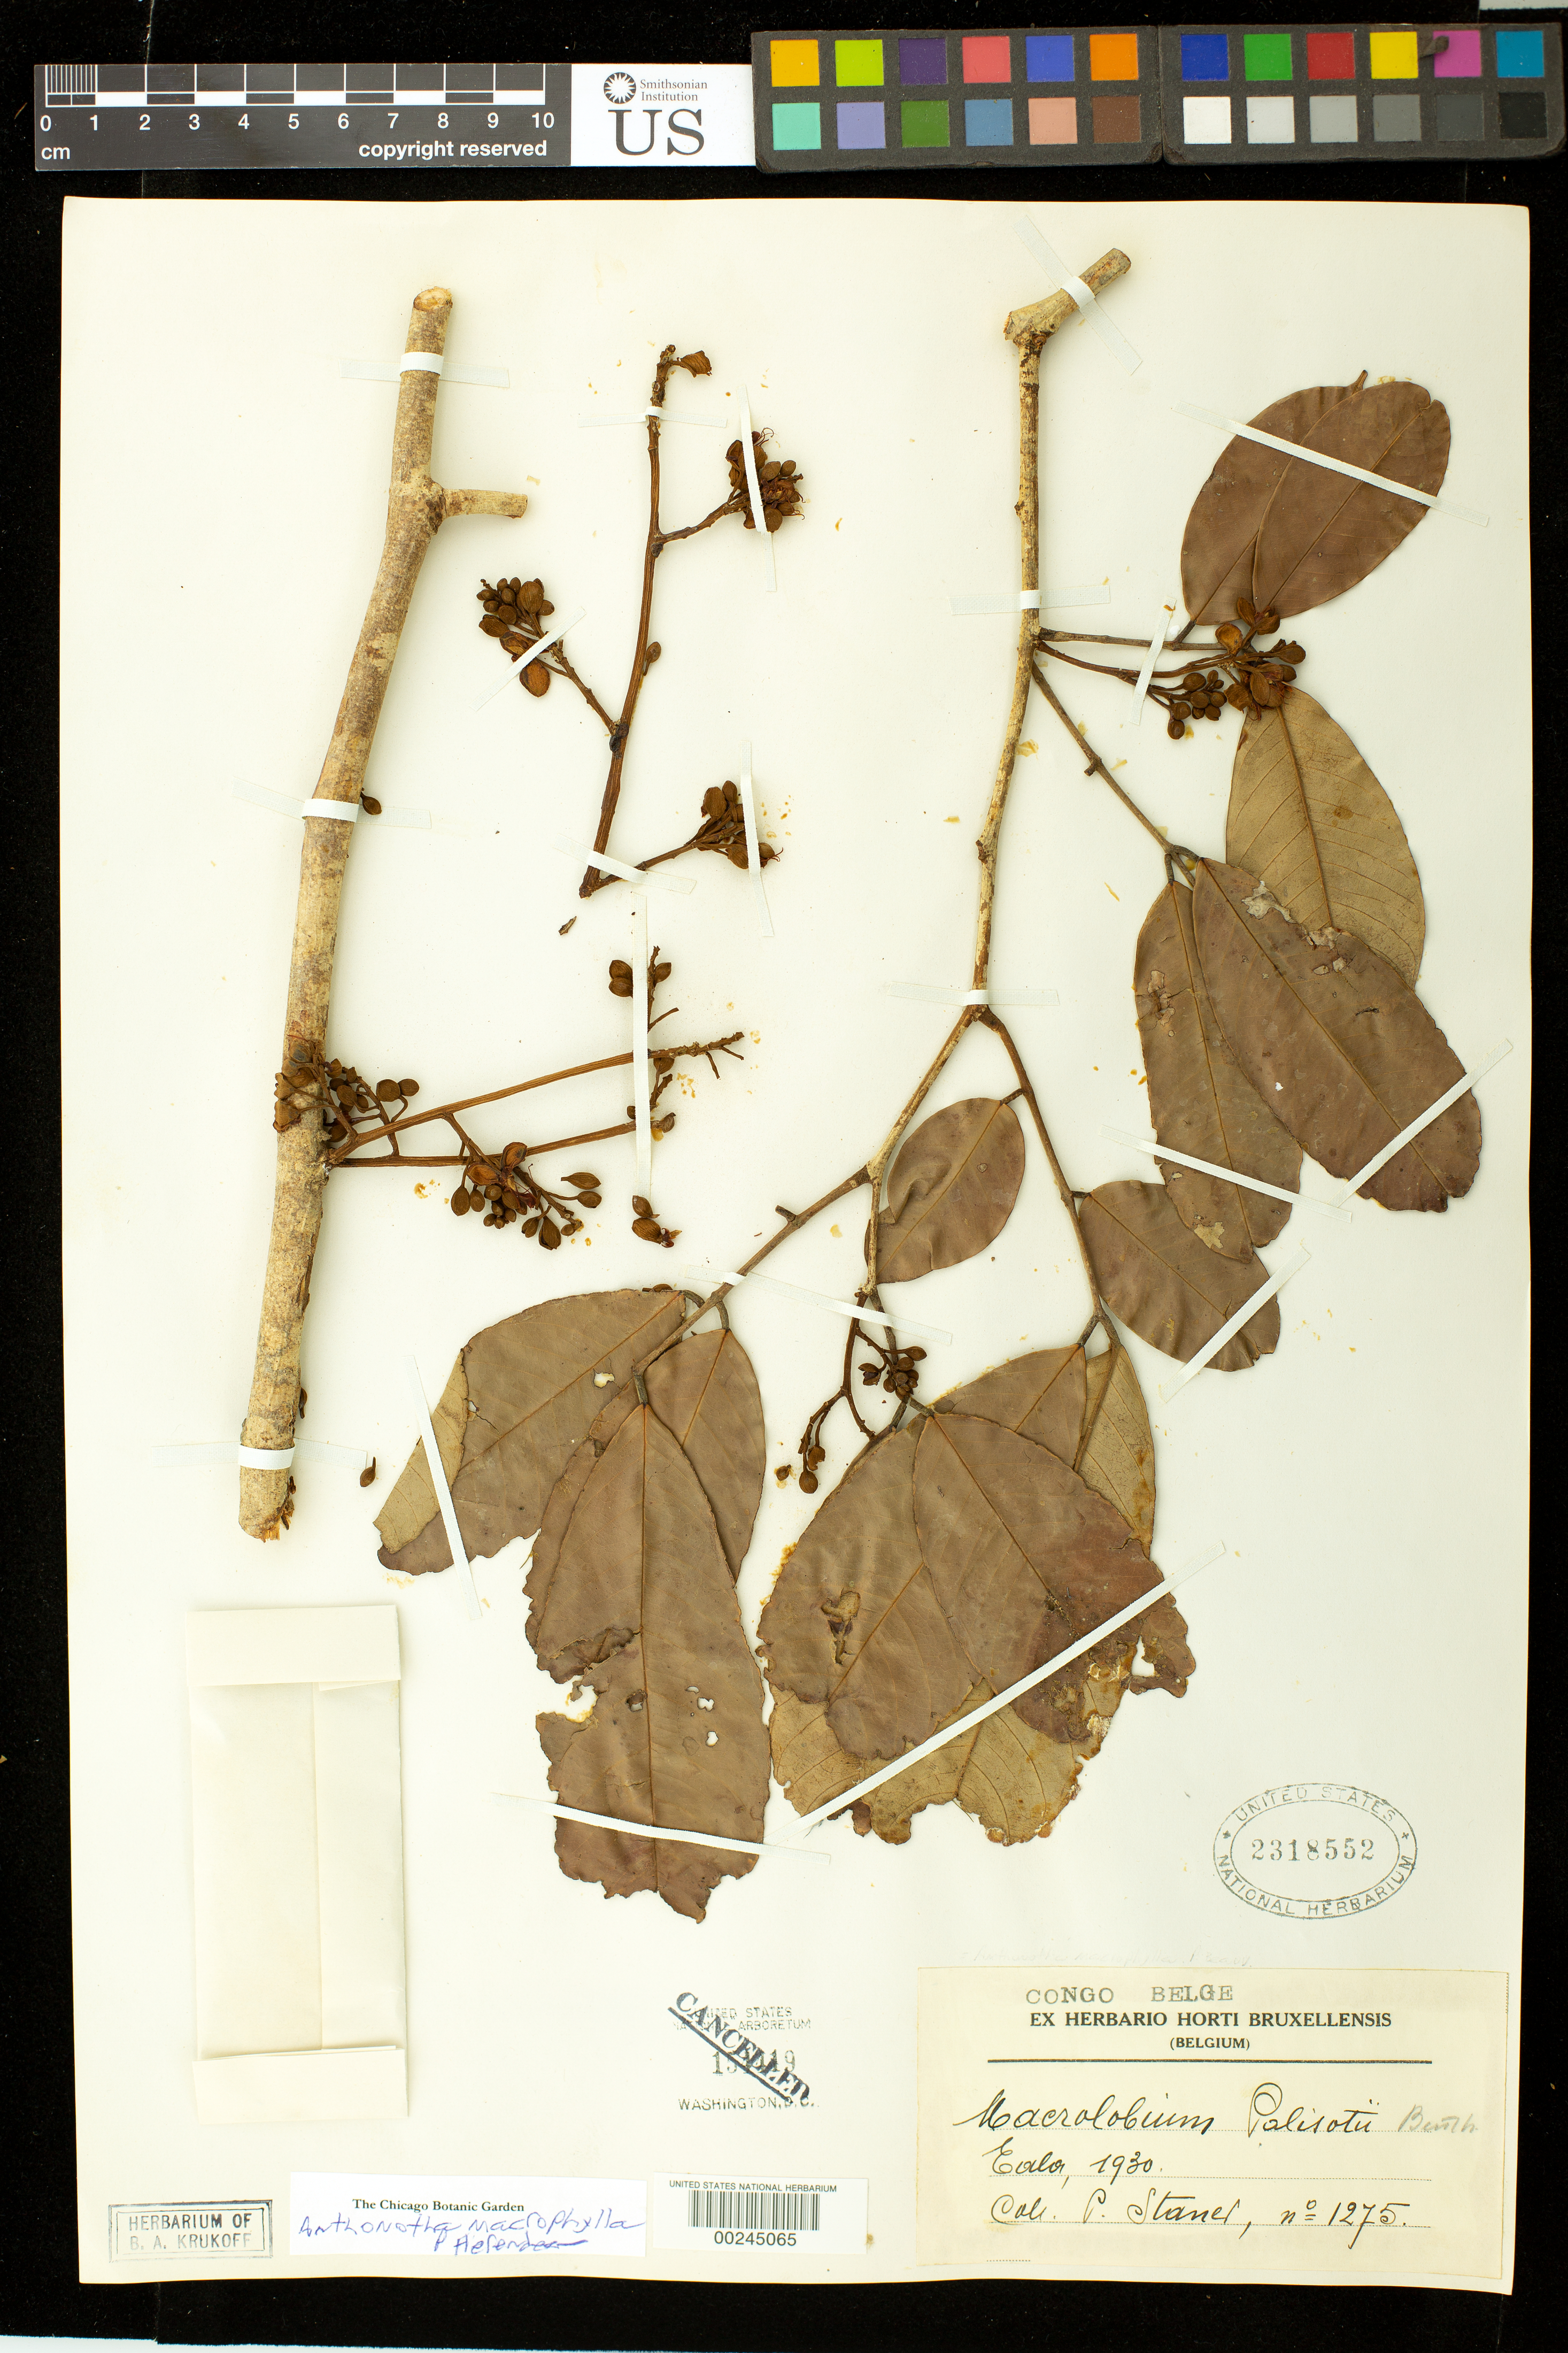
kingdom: Plantae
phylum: Tracheophyta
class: Magnoliopsida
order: Fabales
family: Fabaceae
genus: Macrolobium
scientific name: Macrolobium palisoti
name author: Benth.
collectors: P. J. Staner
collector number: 1275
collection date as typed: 1930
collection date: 1930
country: Congo, Democratic Republic of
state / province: Équateur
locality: Eala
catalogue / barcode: US 2318552